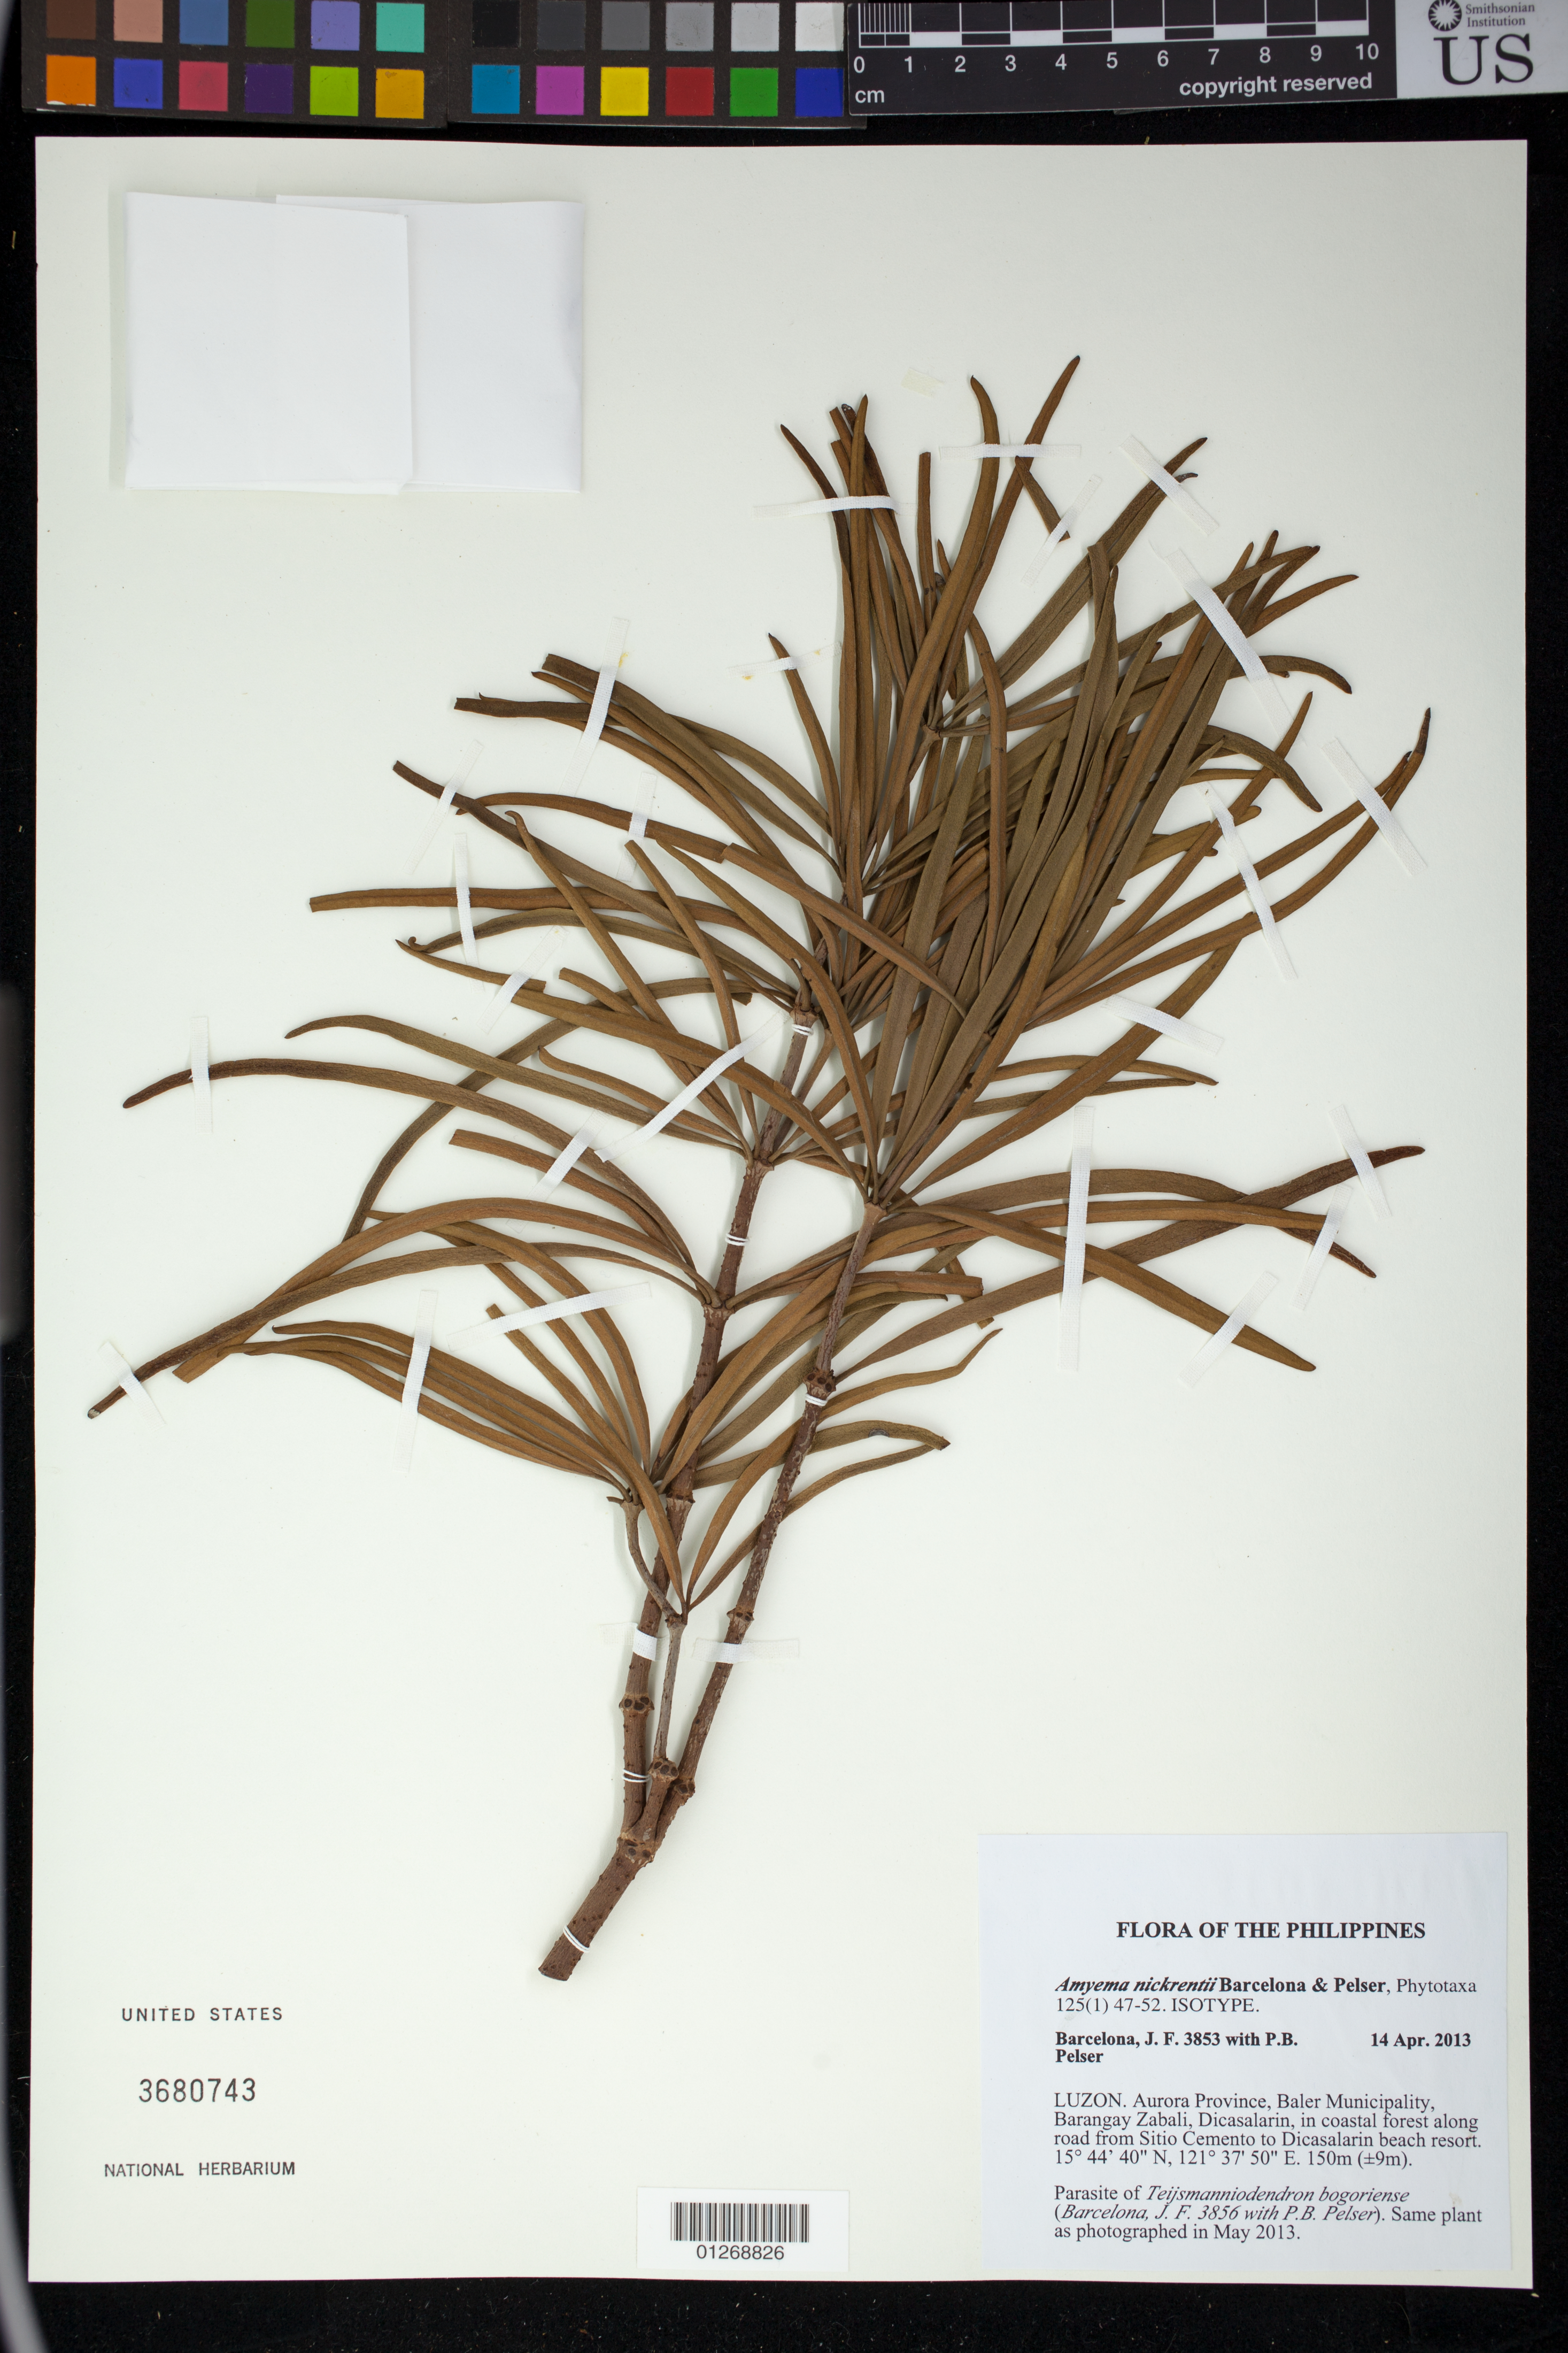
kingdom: Plantae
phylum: Tracheophyta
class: Magnoliopsida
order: Santalales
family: Loranthaceae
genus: Amyema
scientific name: Amyema nickrentii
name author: Barcelona & Pelser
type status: Isotype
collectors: J. F. Barcelona & P. Pelser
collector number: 3853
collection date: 2013-04-14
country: Philippines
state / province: Central Luzon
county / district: Aurora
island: Luzon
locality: Luzon. Aurora Province, Baler Municipality, Barangay Zabali, Dicasalarin, in coastal forest along road from Sitio Cemento to Dicasalarin beach resort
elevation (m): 150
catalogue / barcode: US 3680743